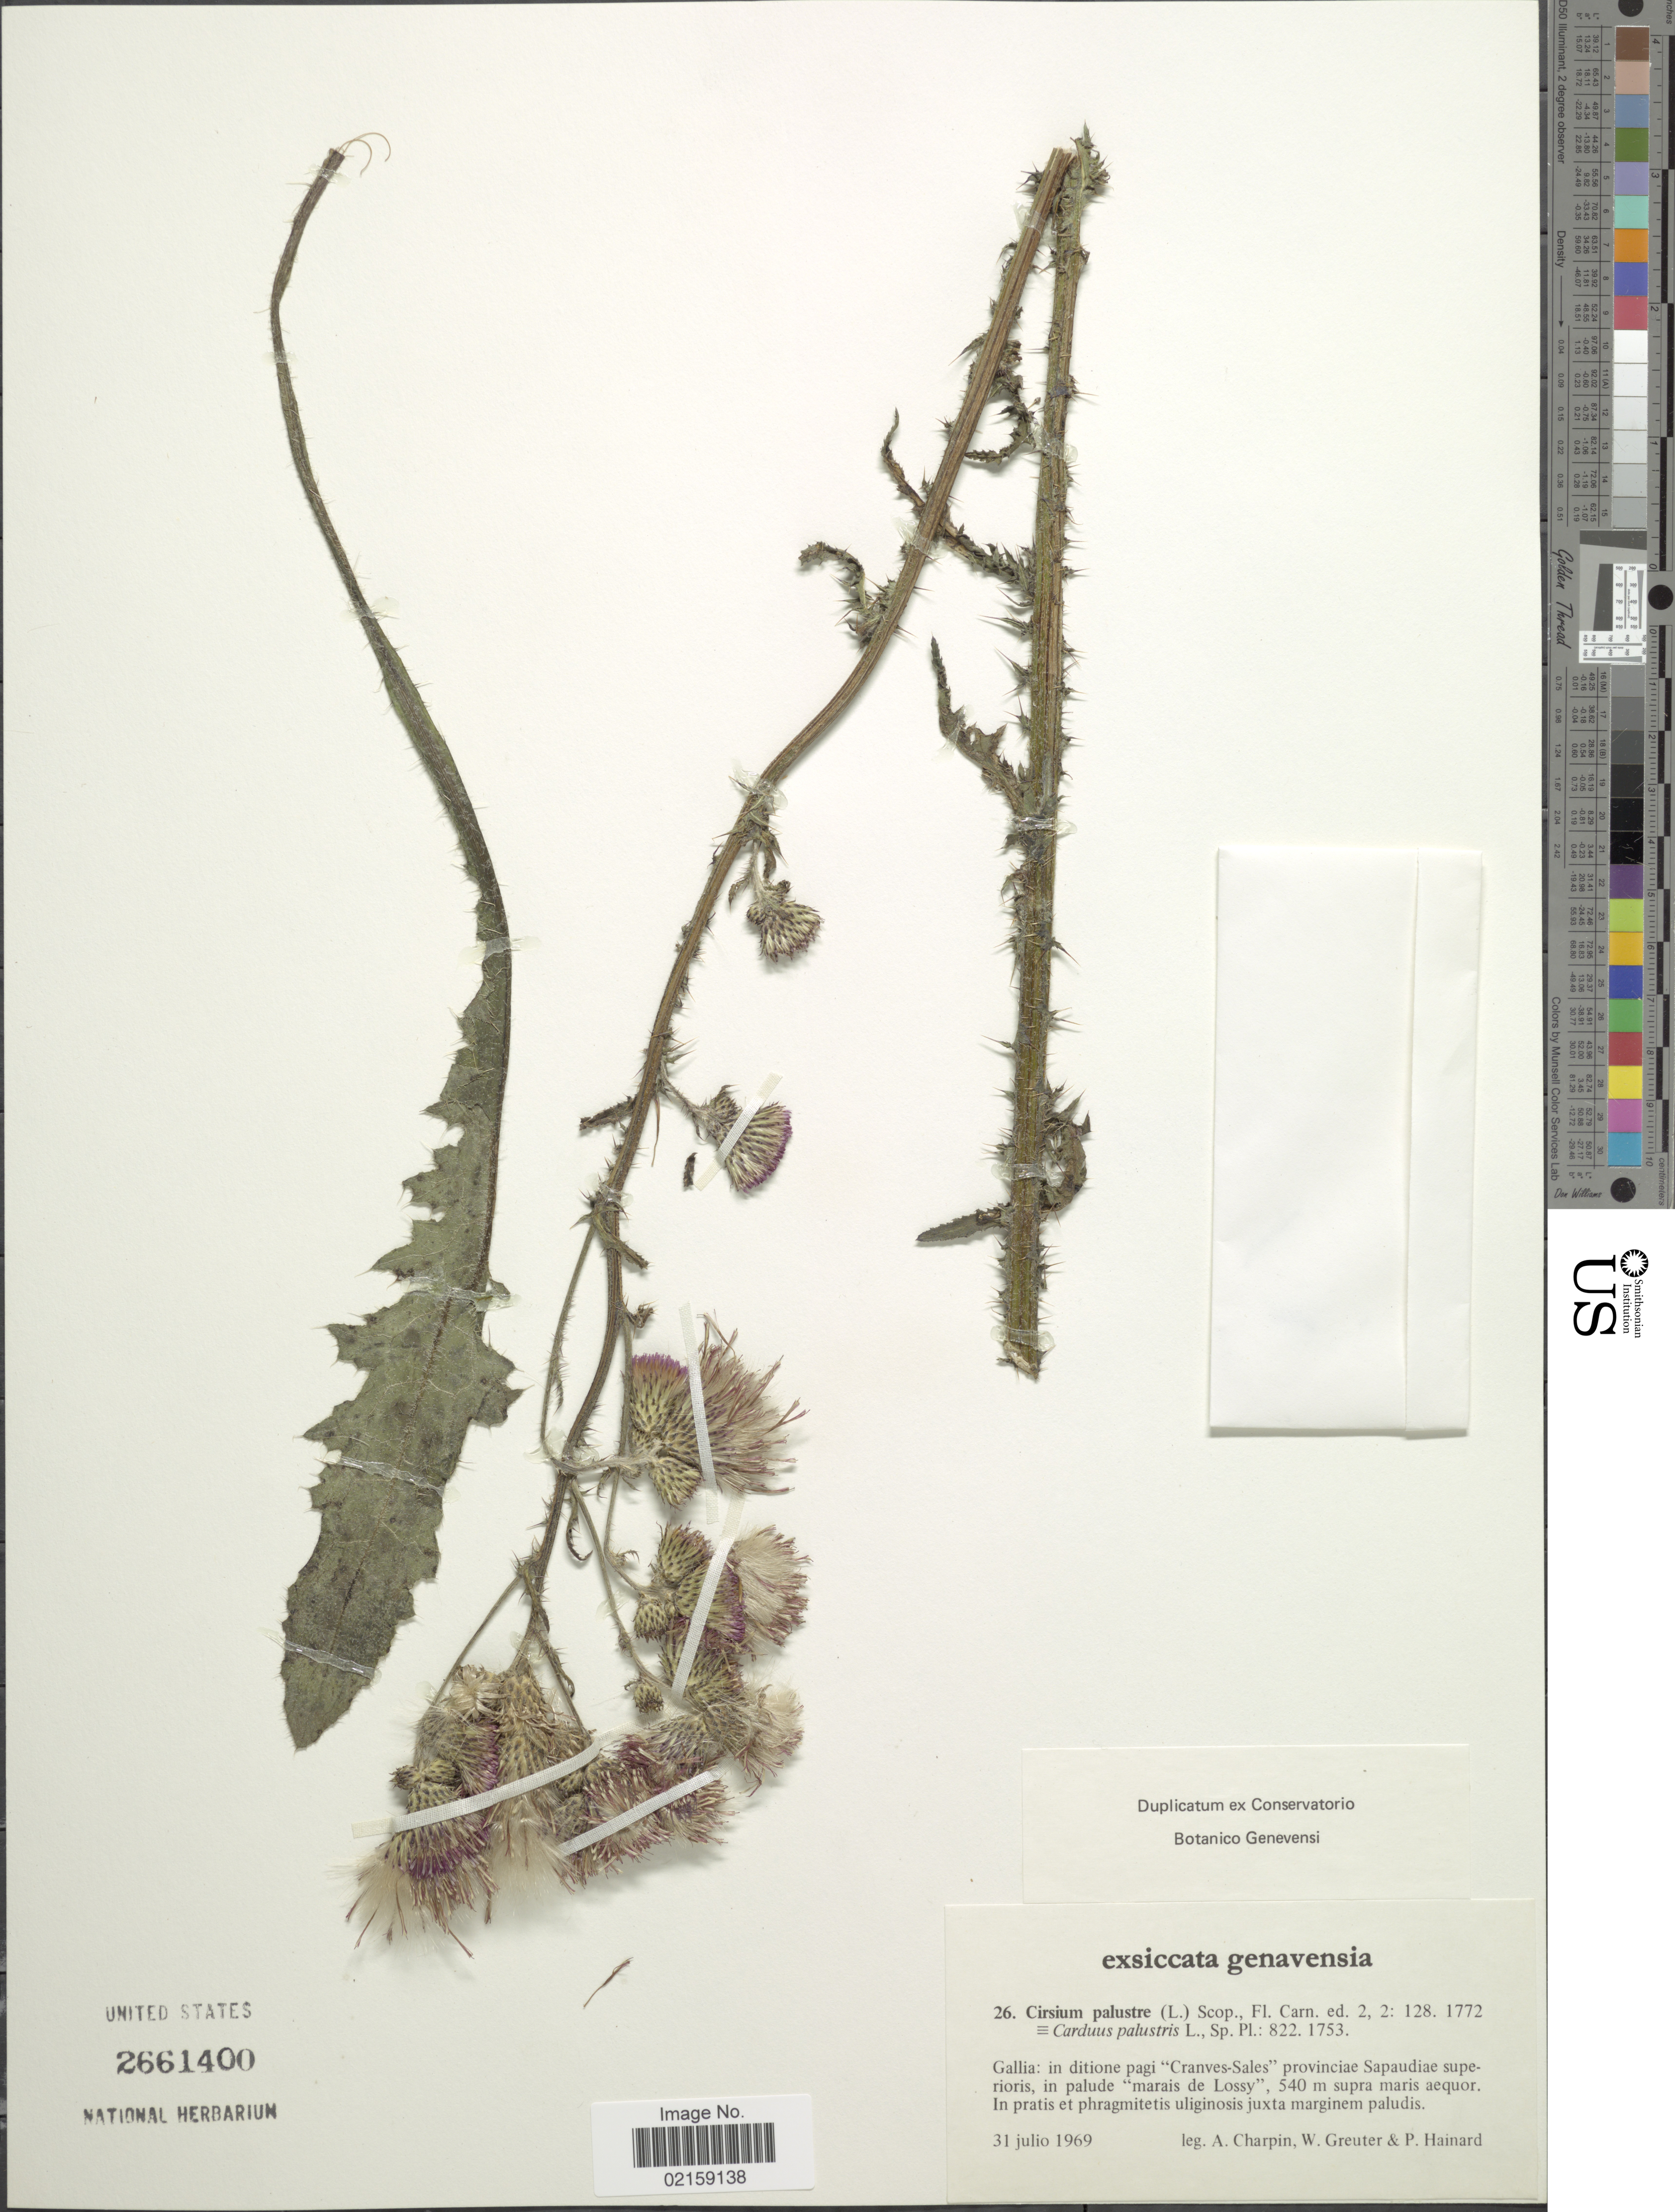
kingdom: Plantae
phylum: Tracheophyta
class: Magnoliopsida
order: Asterales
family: Asteraceae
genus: Cirsium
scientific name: Cirsium palustre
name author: (L.) Coss. ex Scop.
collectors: A. Charpin, W. Greuter & P. Hainard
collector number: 26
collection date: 1969-07-31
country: France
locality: Gallia: in ditione pagi "Cranves-Sales"provinciae Sapaudiae superioris, in palude "marais de Lossy", exsiccata genavensia.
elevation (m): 540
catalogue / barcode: US 2661400